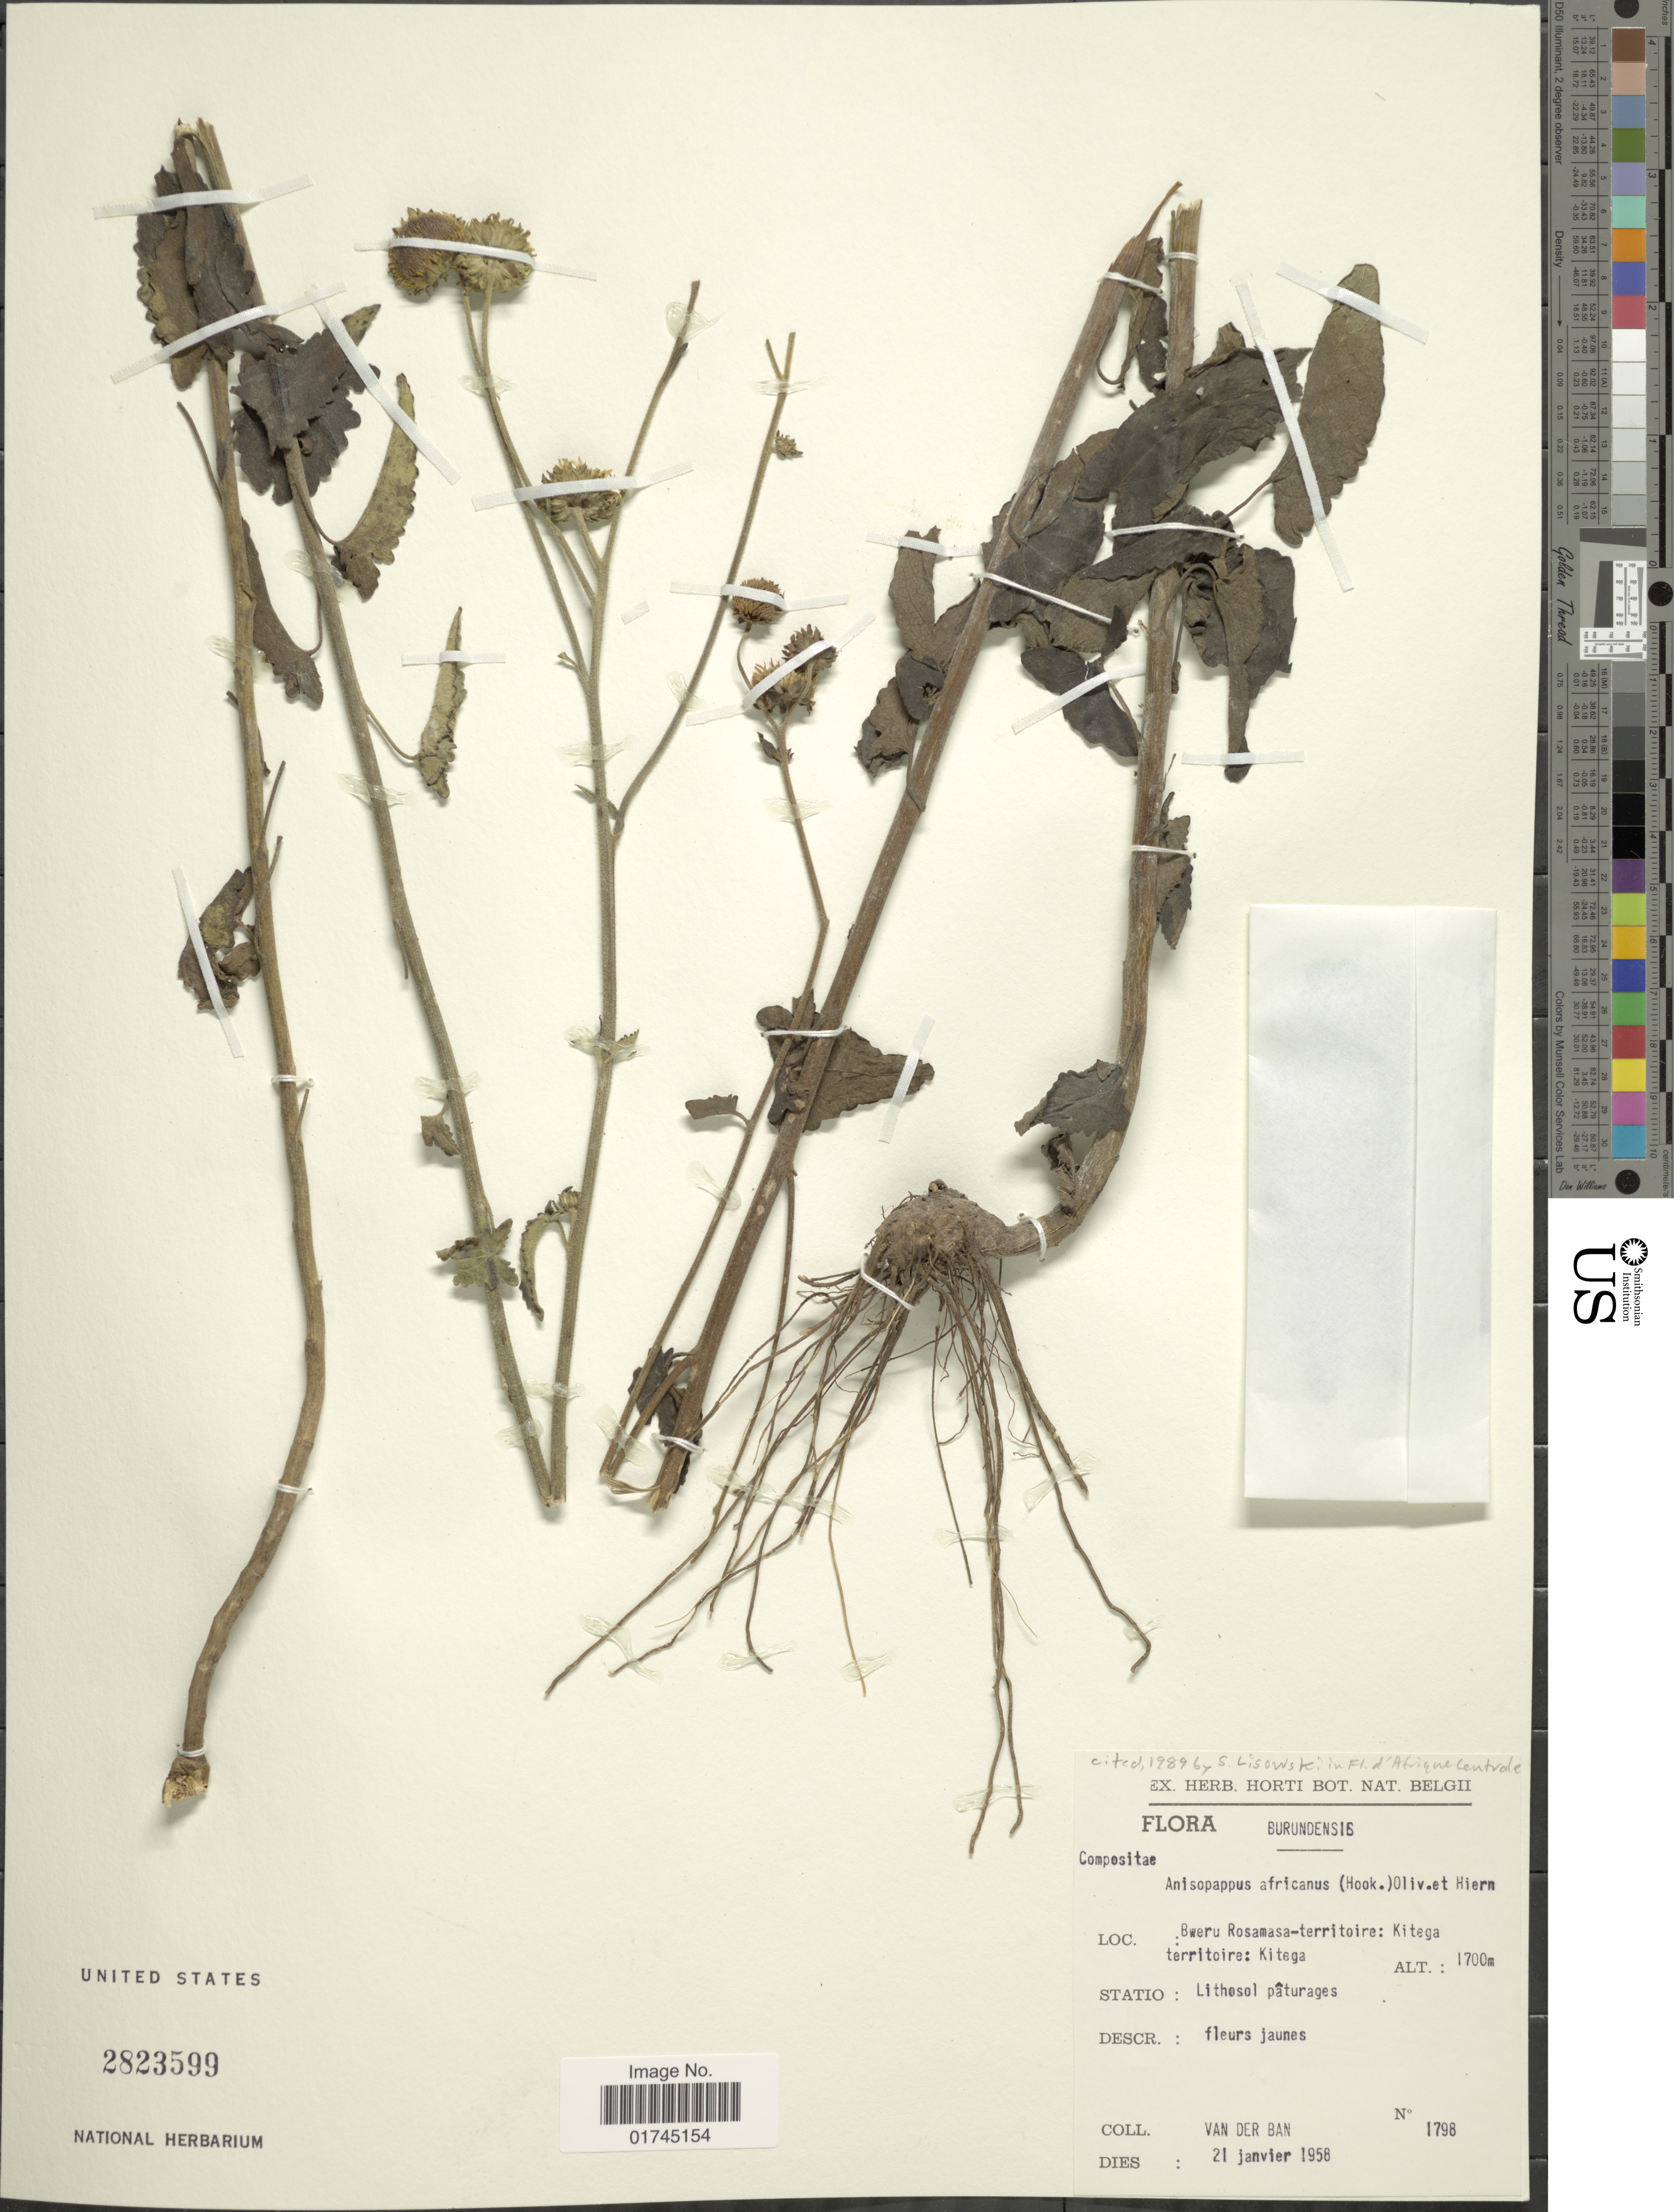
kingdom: Plantae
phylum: Tracheophyta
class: Magnoliopsida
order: Asterales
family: Asteraceae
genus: Anisopappus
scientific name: Anisopappus africanus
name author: (Hook. f.) Oliv. & Hiern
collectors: D. Van Der Ben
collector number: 1798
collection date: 1958-01-21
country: Burundi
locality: Bweru Rosamasa-territoire: Kitega territoire: Kitega, Statio: Lithosol pâturges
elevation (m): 1700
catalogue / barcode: US 2823599